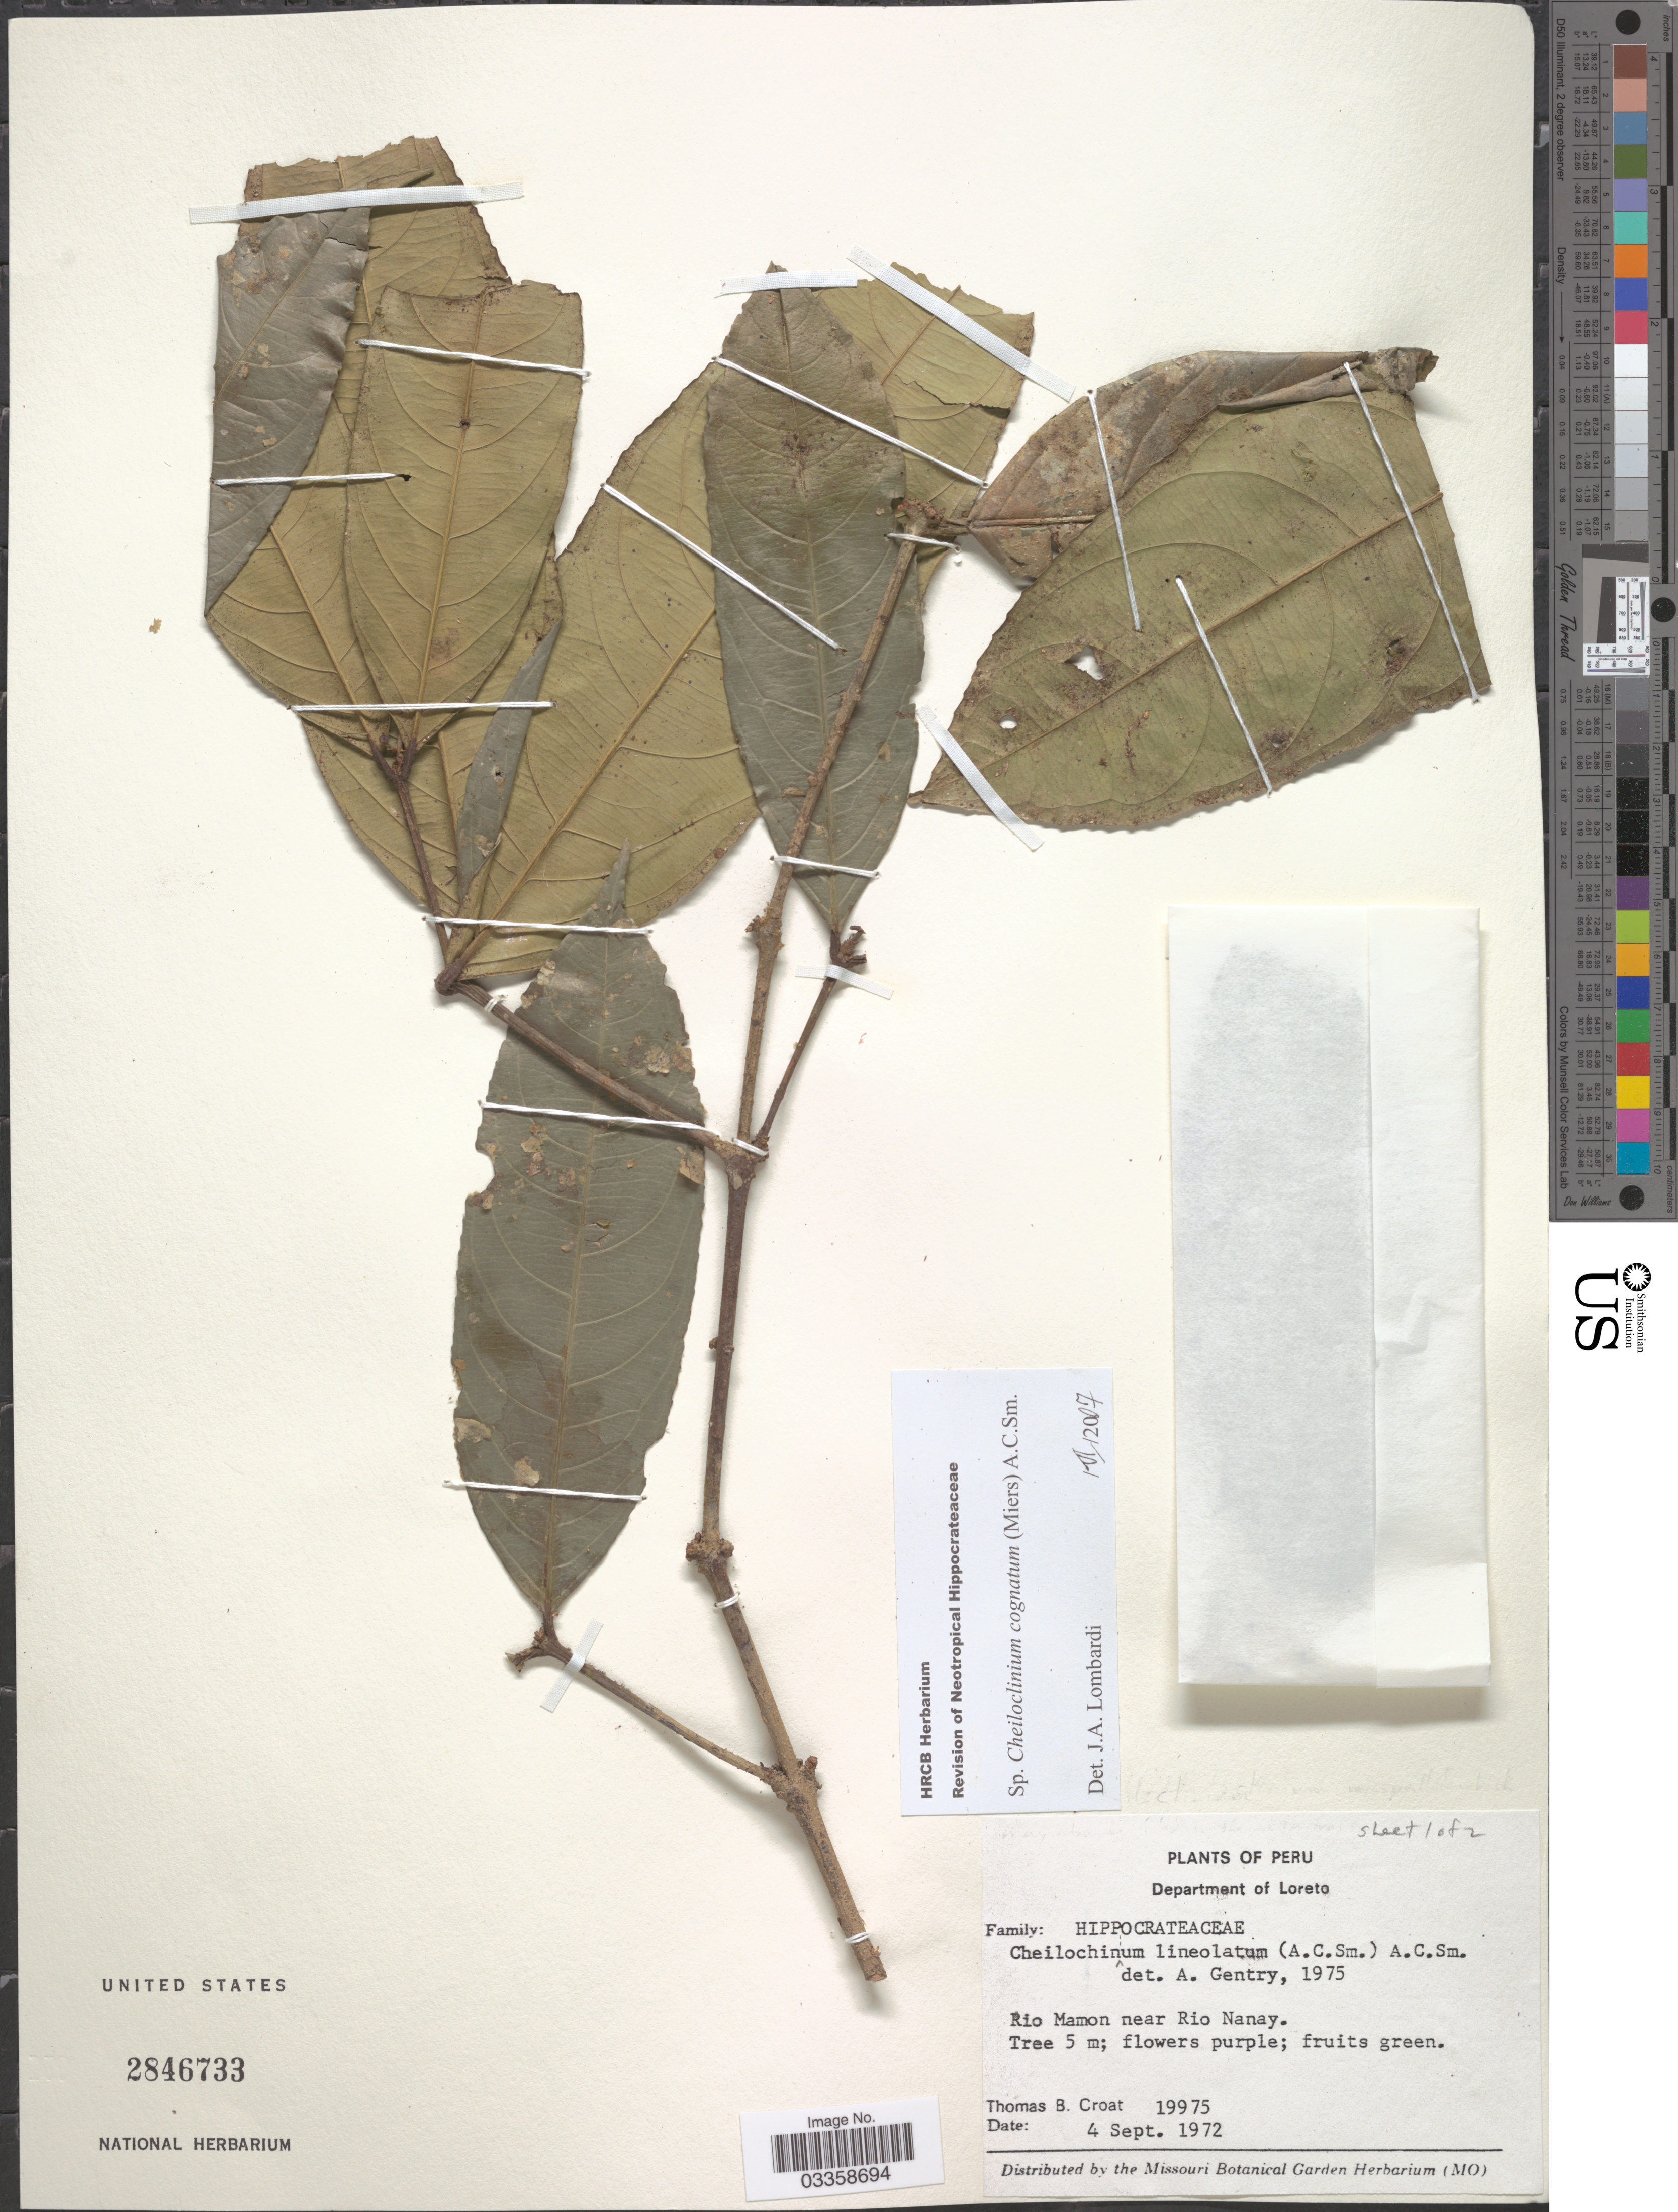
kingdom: Plantae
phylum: Tracheophyta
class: Magnoliopsida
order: Celastrales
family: Celastraceae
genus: Cheiloclinium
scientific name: Cheiloclinium cognatum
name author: (Miers) A.C. Sm.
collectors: T. B. Croat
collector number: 19975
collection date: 1972-09-04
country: Peru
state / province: Loreto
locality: Department of Loreto, Rio Mamon near Rio Nanay.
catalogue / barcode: US 2846733